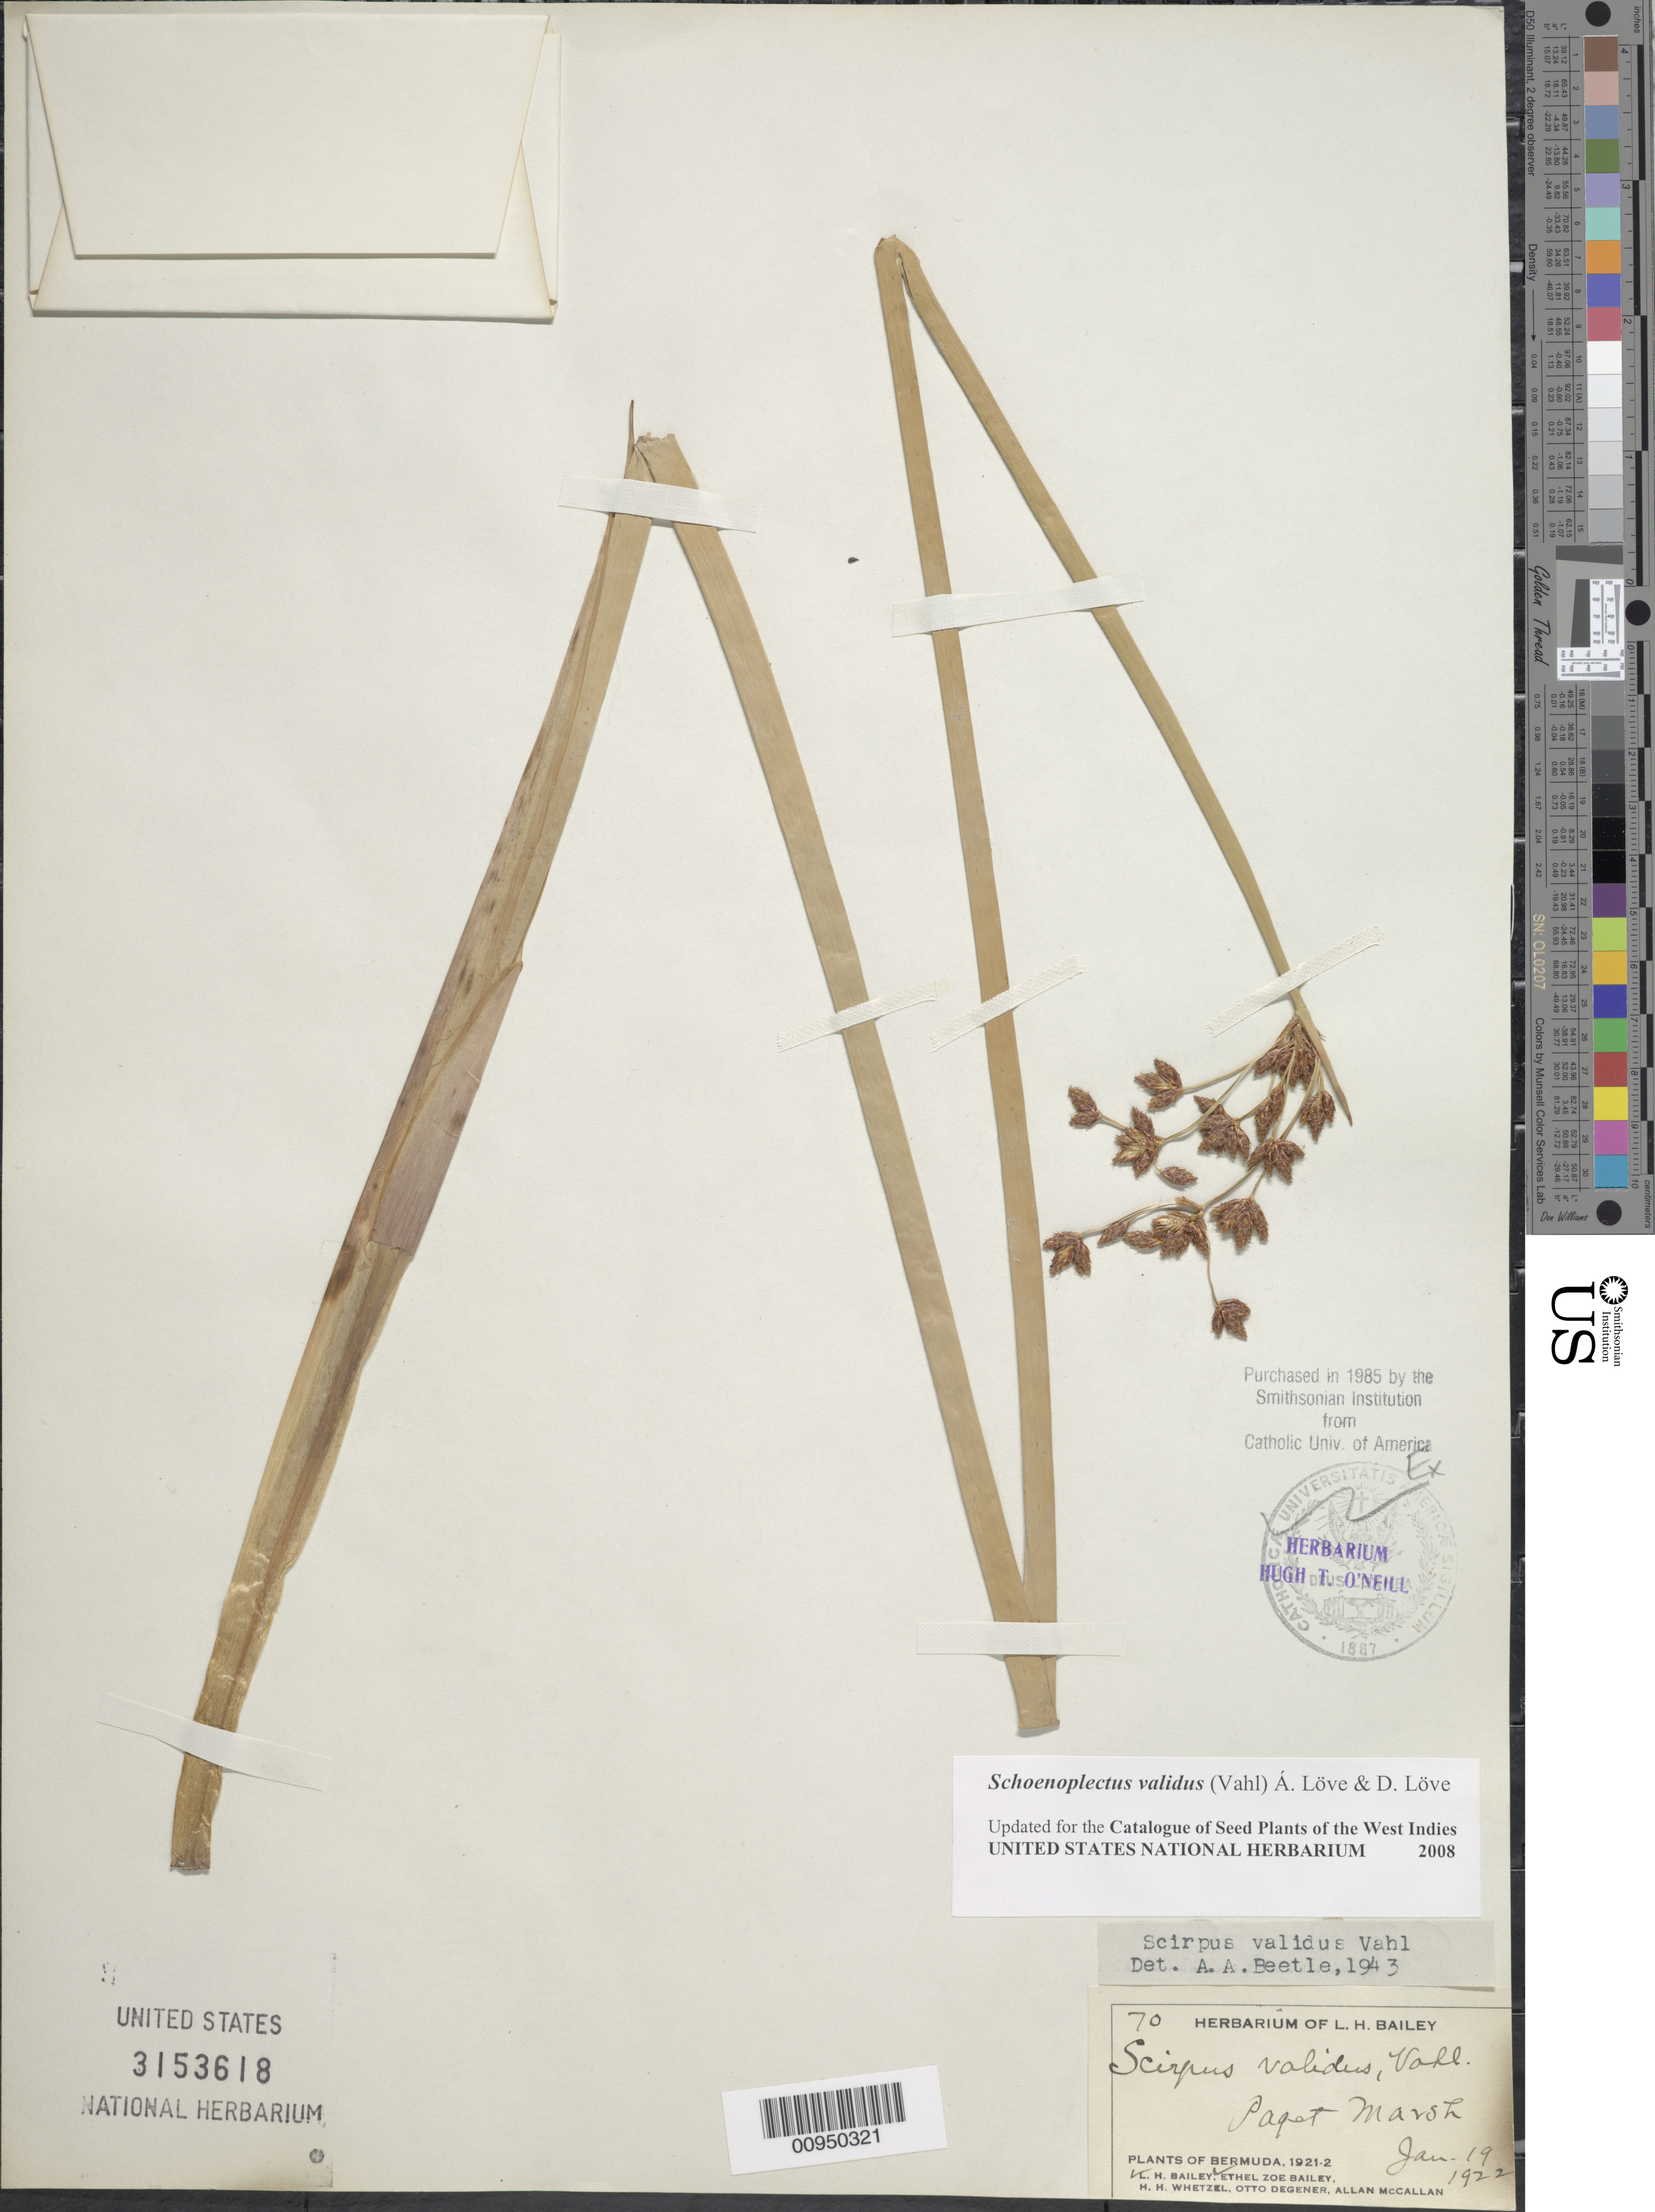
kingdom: Plantae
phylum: Tracheophyta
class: Liliopsida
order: Poales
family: Cyperaceae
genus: Schoenoplectus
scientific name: Schoenoplectus validus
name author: (Vahl) Á. Löve & D. Löve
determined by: Strong, M. T., (US), Smithsonian Institution - National Museum of Natural History (UNITED STATES)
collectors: L. H. Bailey, E. Z. Bailey, J. Whetzel, O. Degener & A. McCallan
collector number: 70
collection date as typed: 19 Jan 1922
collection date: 1922-01-19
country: Bermuda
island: Bermuda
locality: Paget Marsh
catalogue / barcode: US 3153618